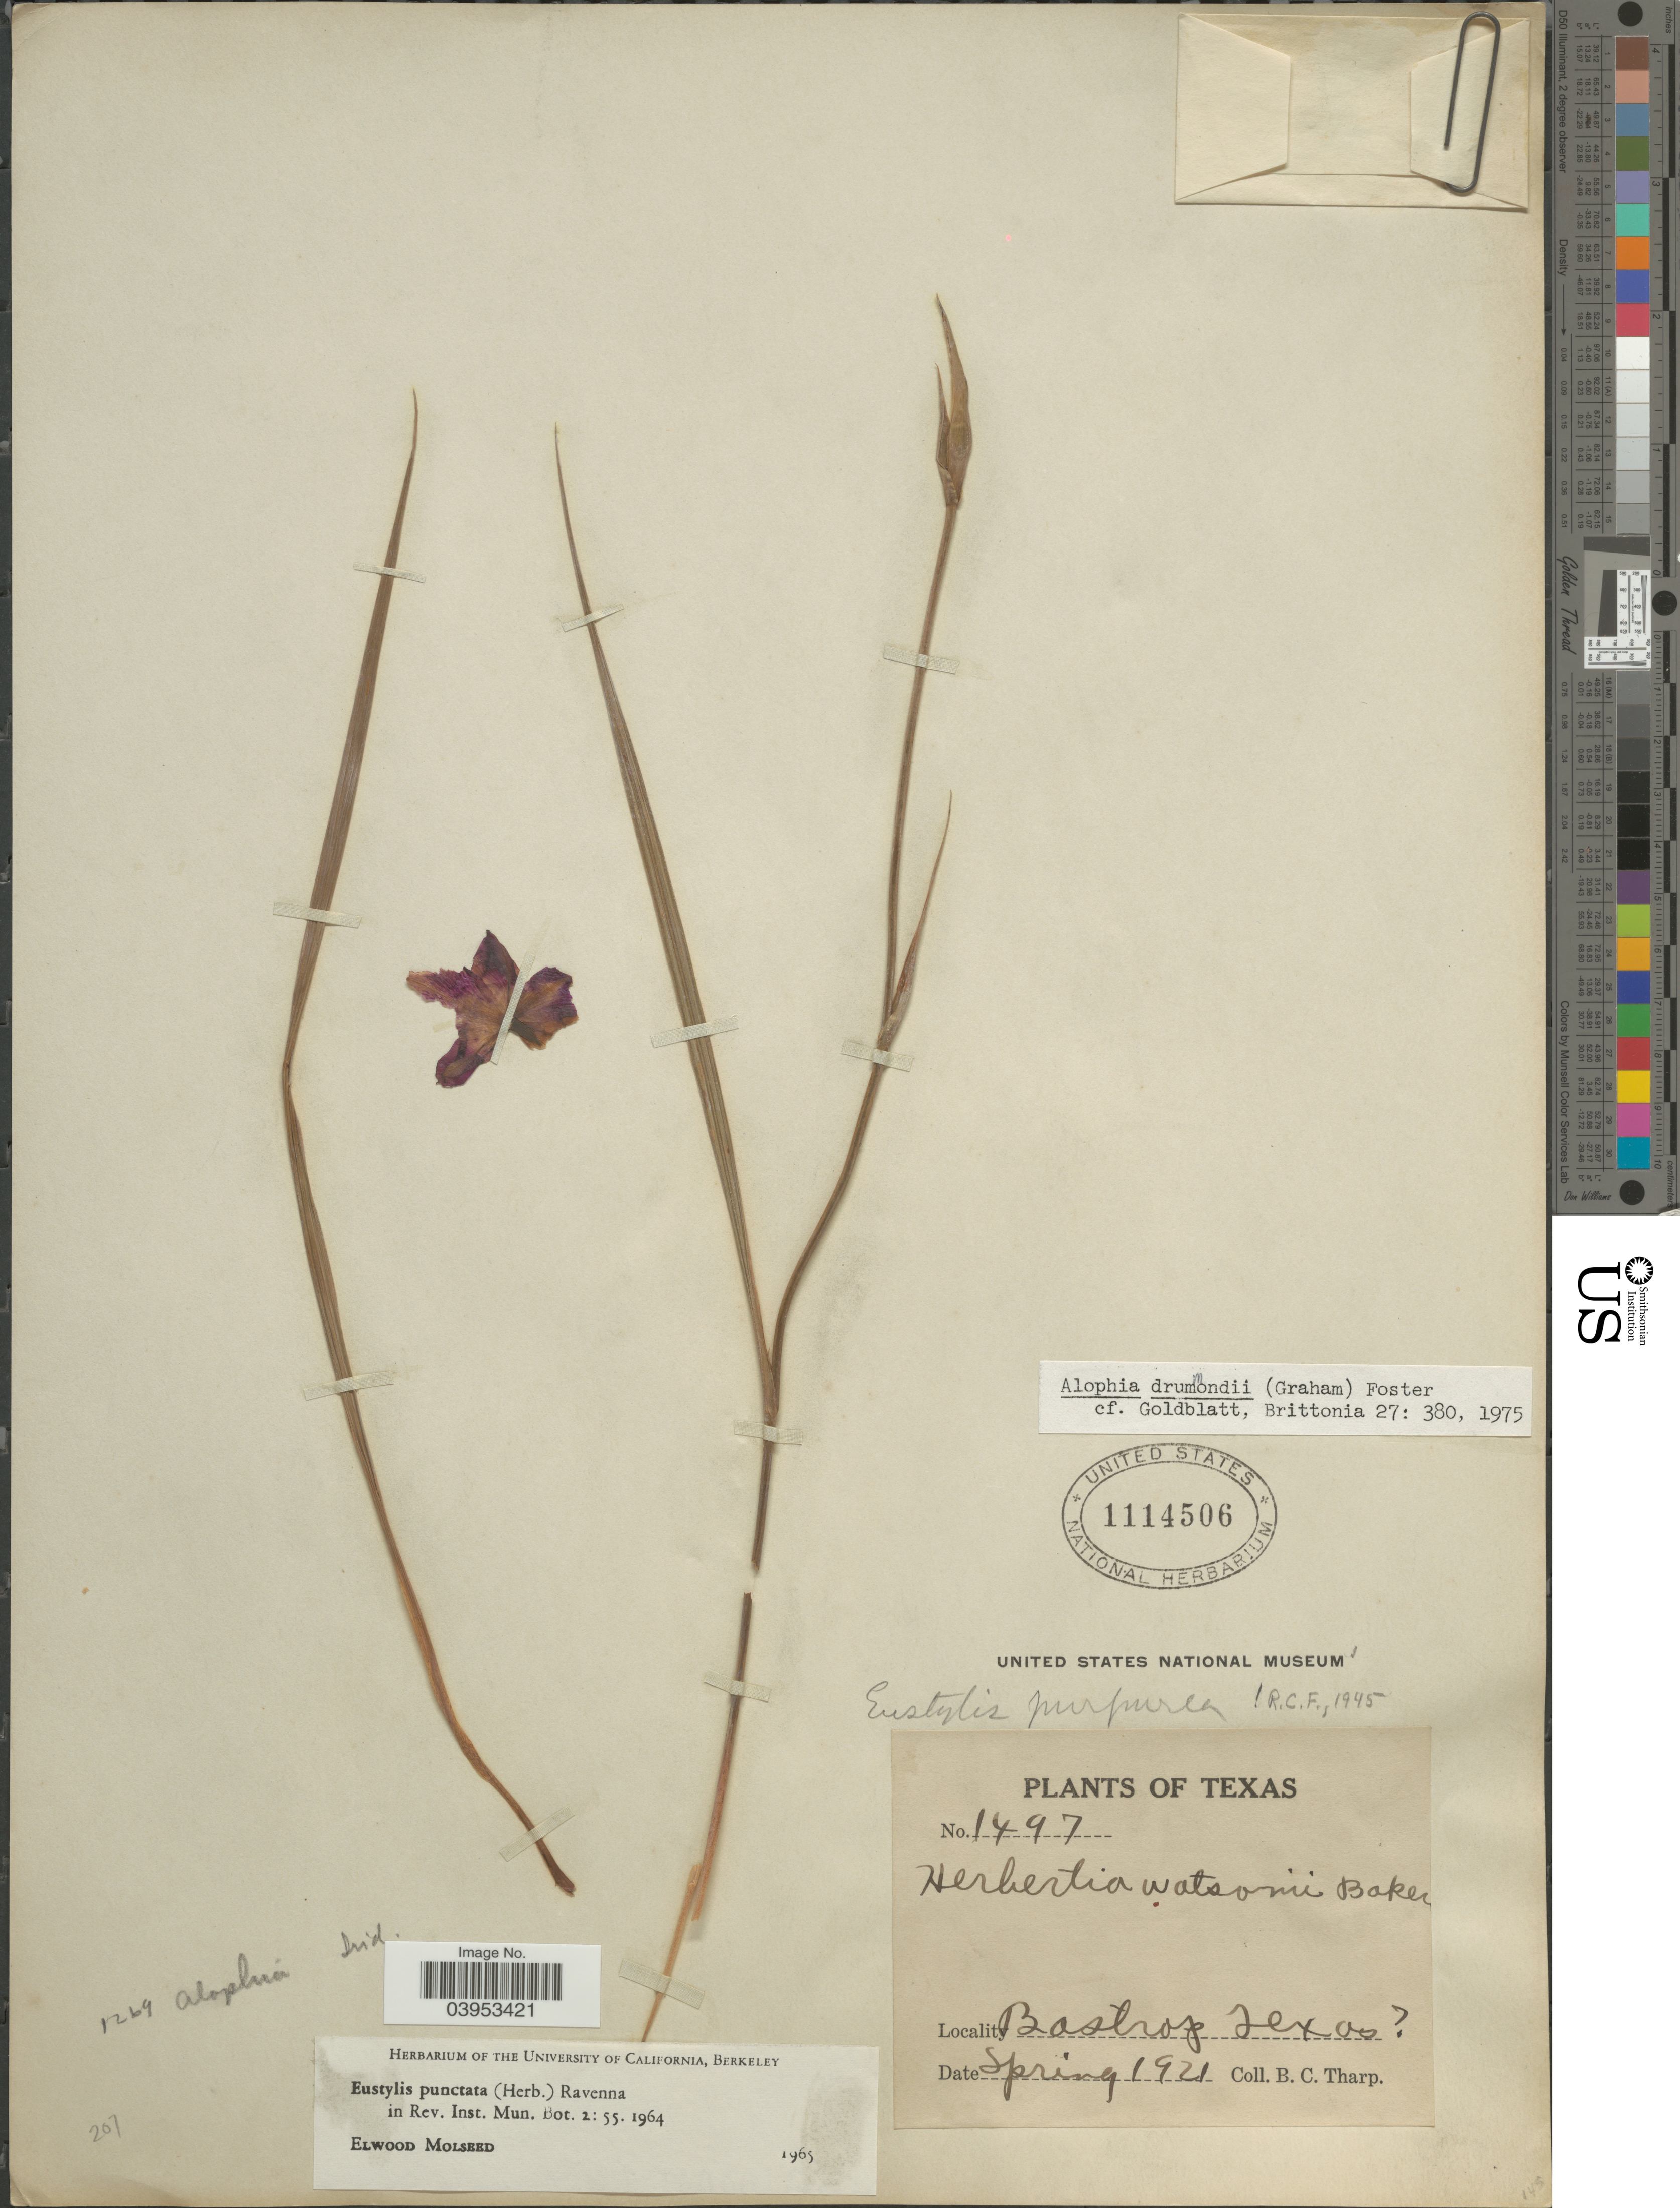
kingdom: Plantae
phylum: Tracheophyta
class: Liliopsida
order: Asparagales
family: Iridaceae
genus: Alophia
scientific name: Alophia drummondii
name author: (Graham) R.C. Foster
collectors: B. C. Tharp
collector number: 1497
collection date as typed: Spring 1921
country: United States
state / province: Texas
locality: Bastrop.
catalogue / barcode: US 1114506